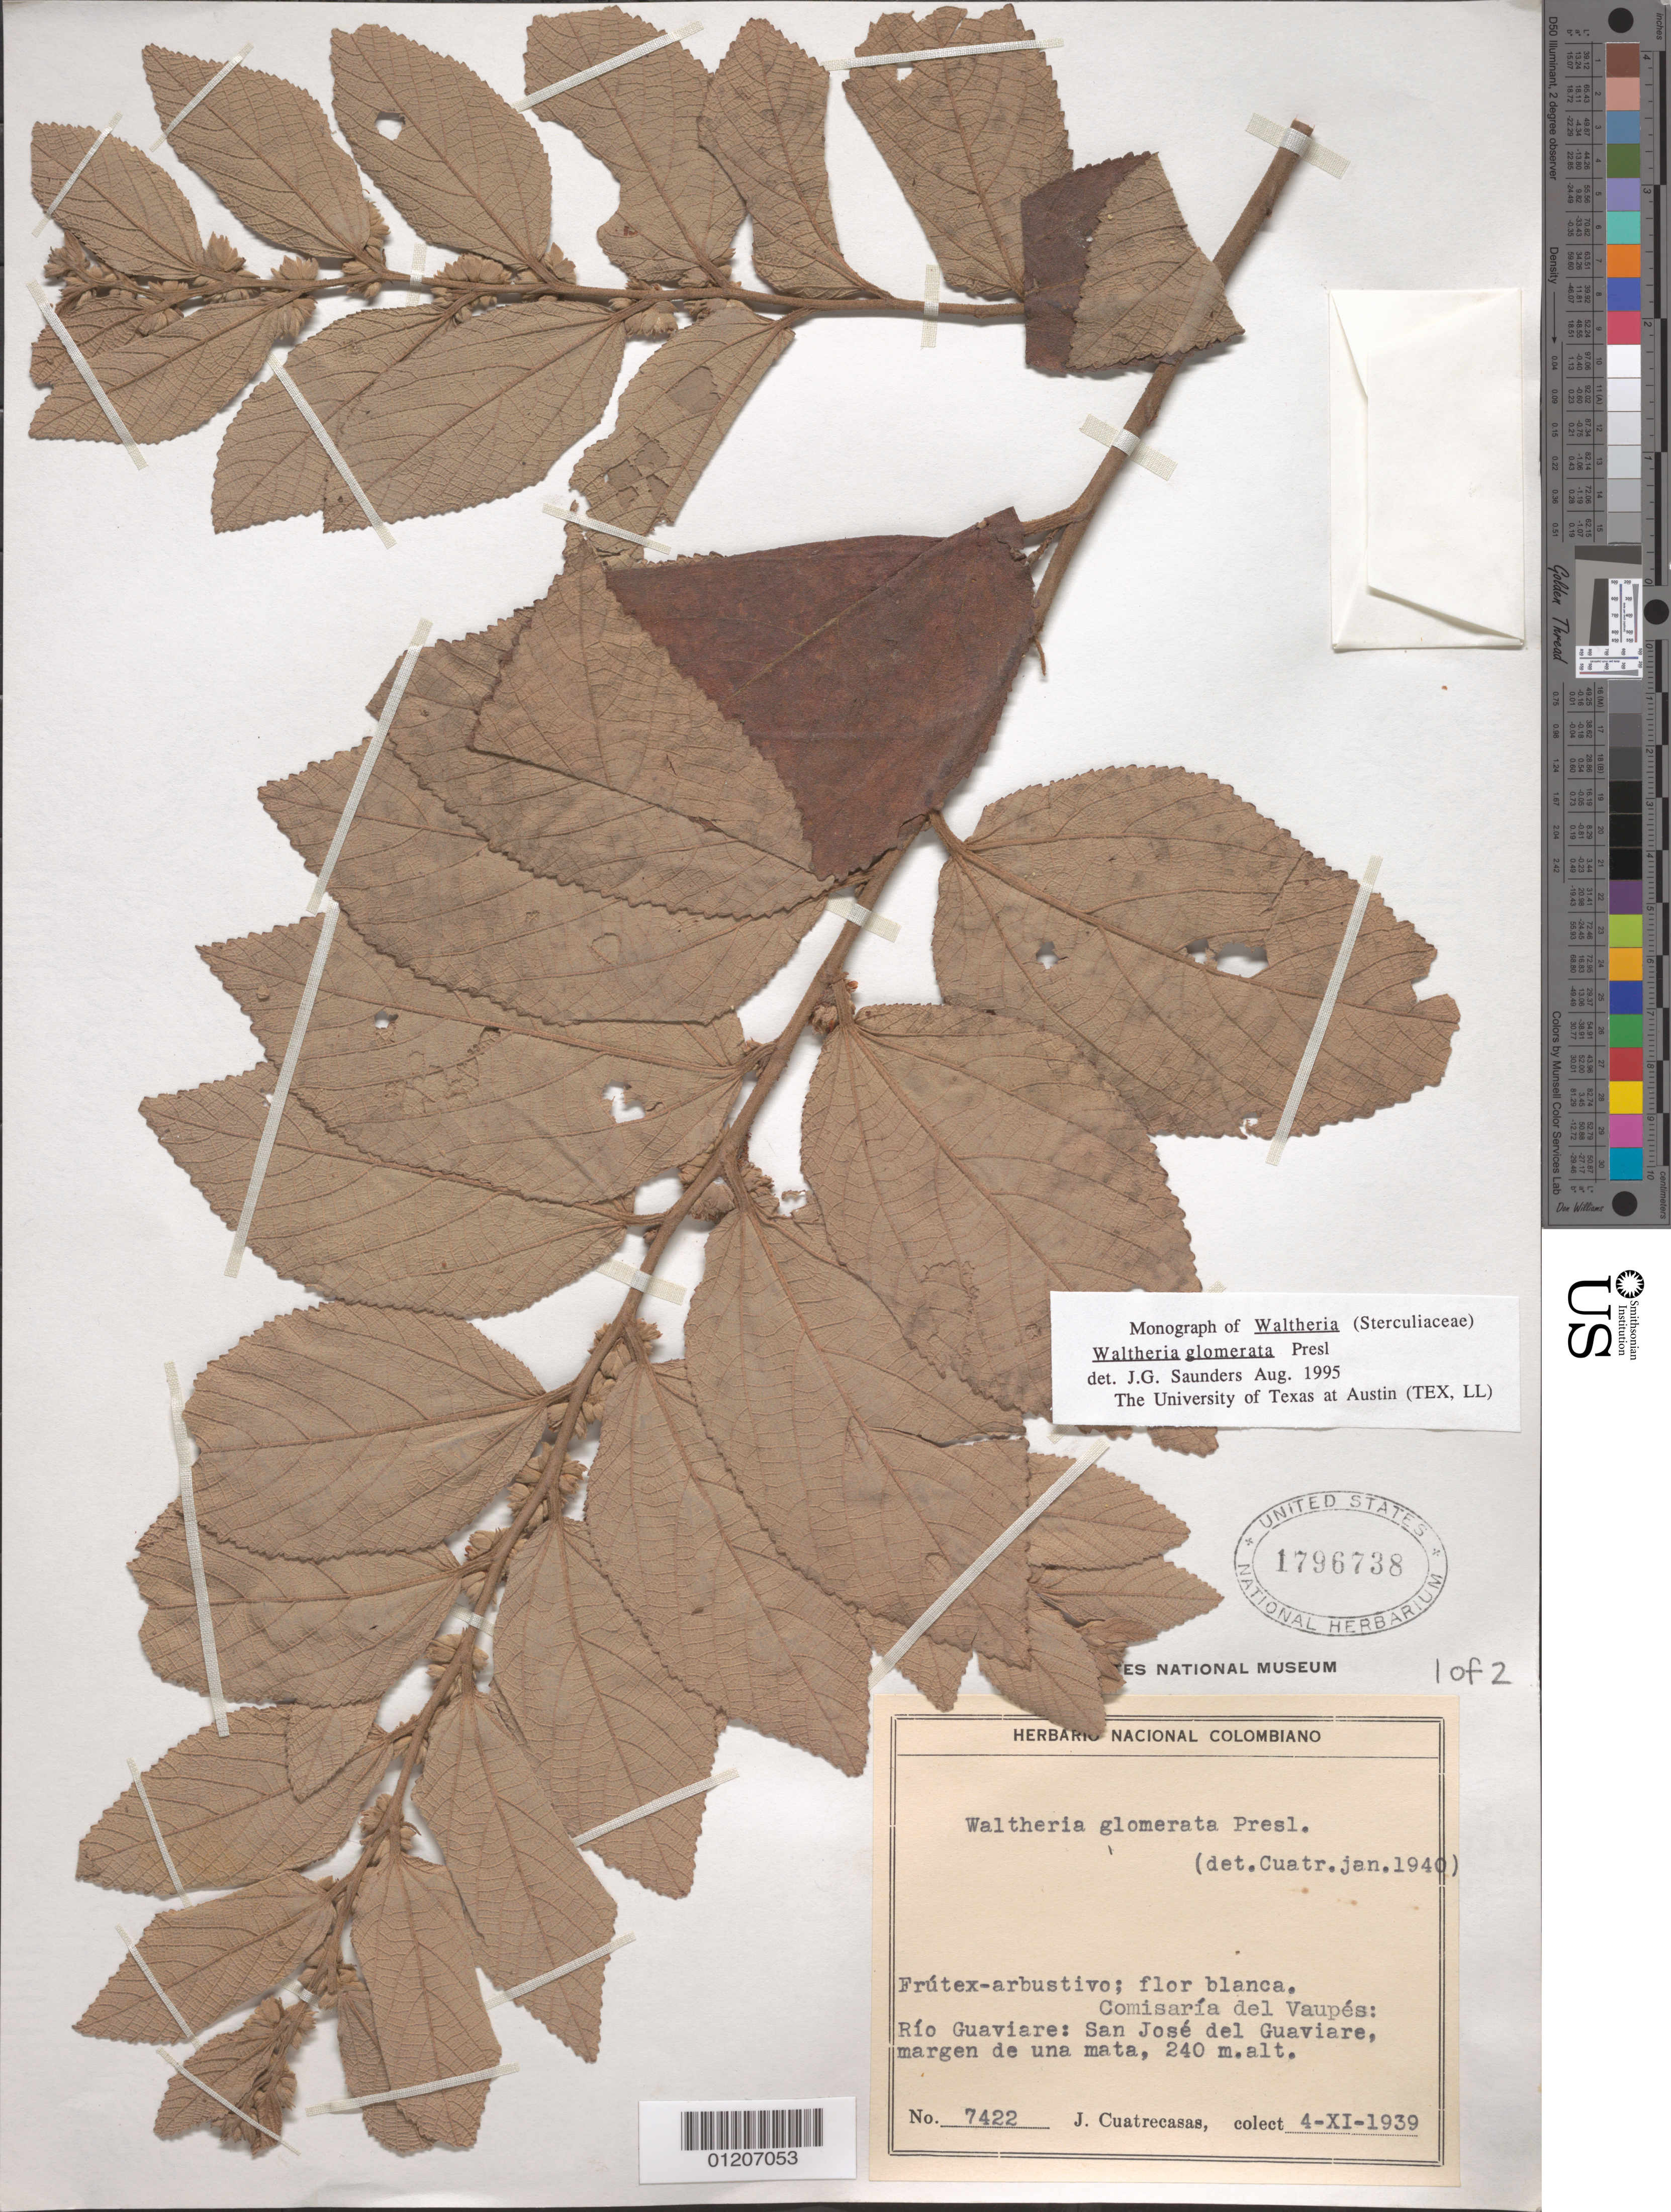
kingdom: Plantae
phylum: Tracheophyta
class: Magnoliopsida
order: Malvales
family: Malvaceae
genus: Waltheria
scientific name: Waltheria glomerata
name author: C. Presl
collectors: J. Cuatrecasas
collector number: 7422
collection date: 1939-11-04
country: Colombia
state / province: Vaupés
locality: Comisaría del Vaupés: Río Guaviare: San José del Guaviare, margen de una mata.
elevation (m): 240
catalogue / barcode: US 1796738